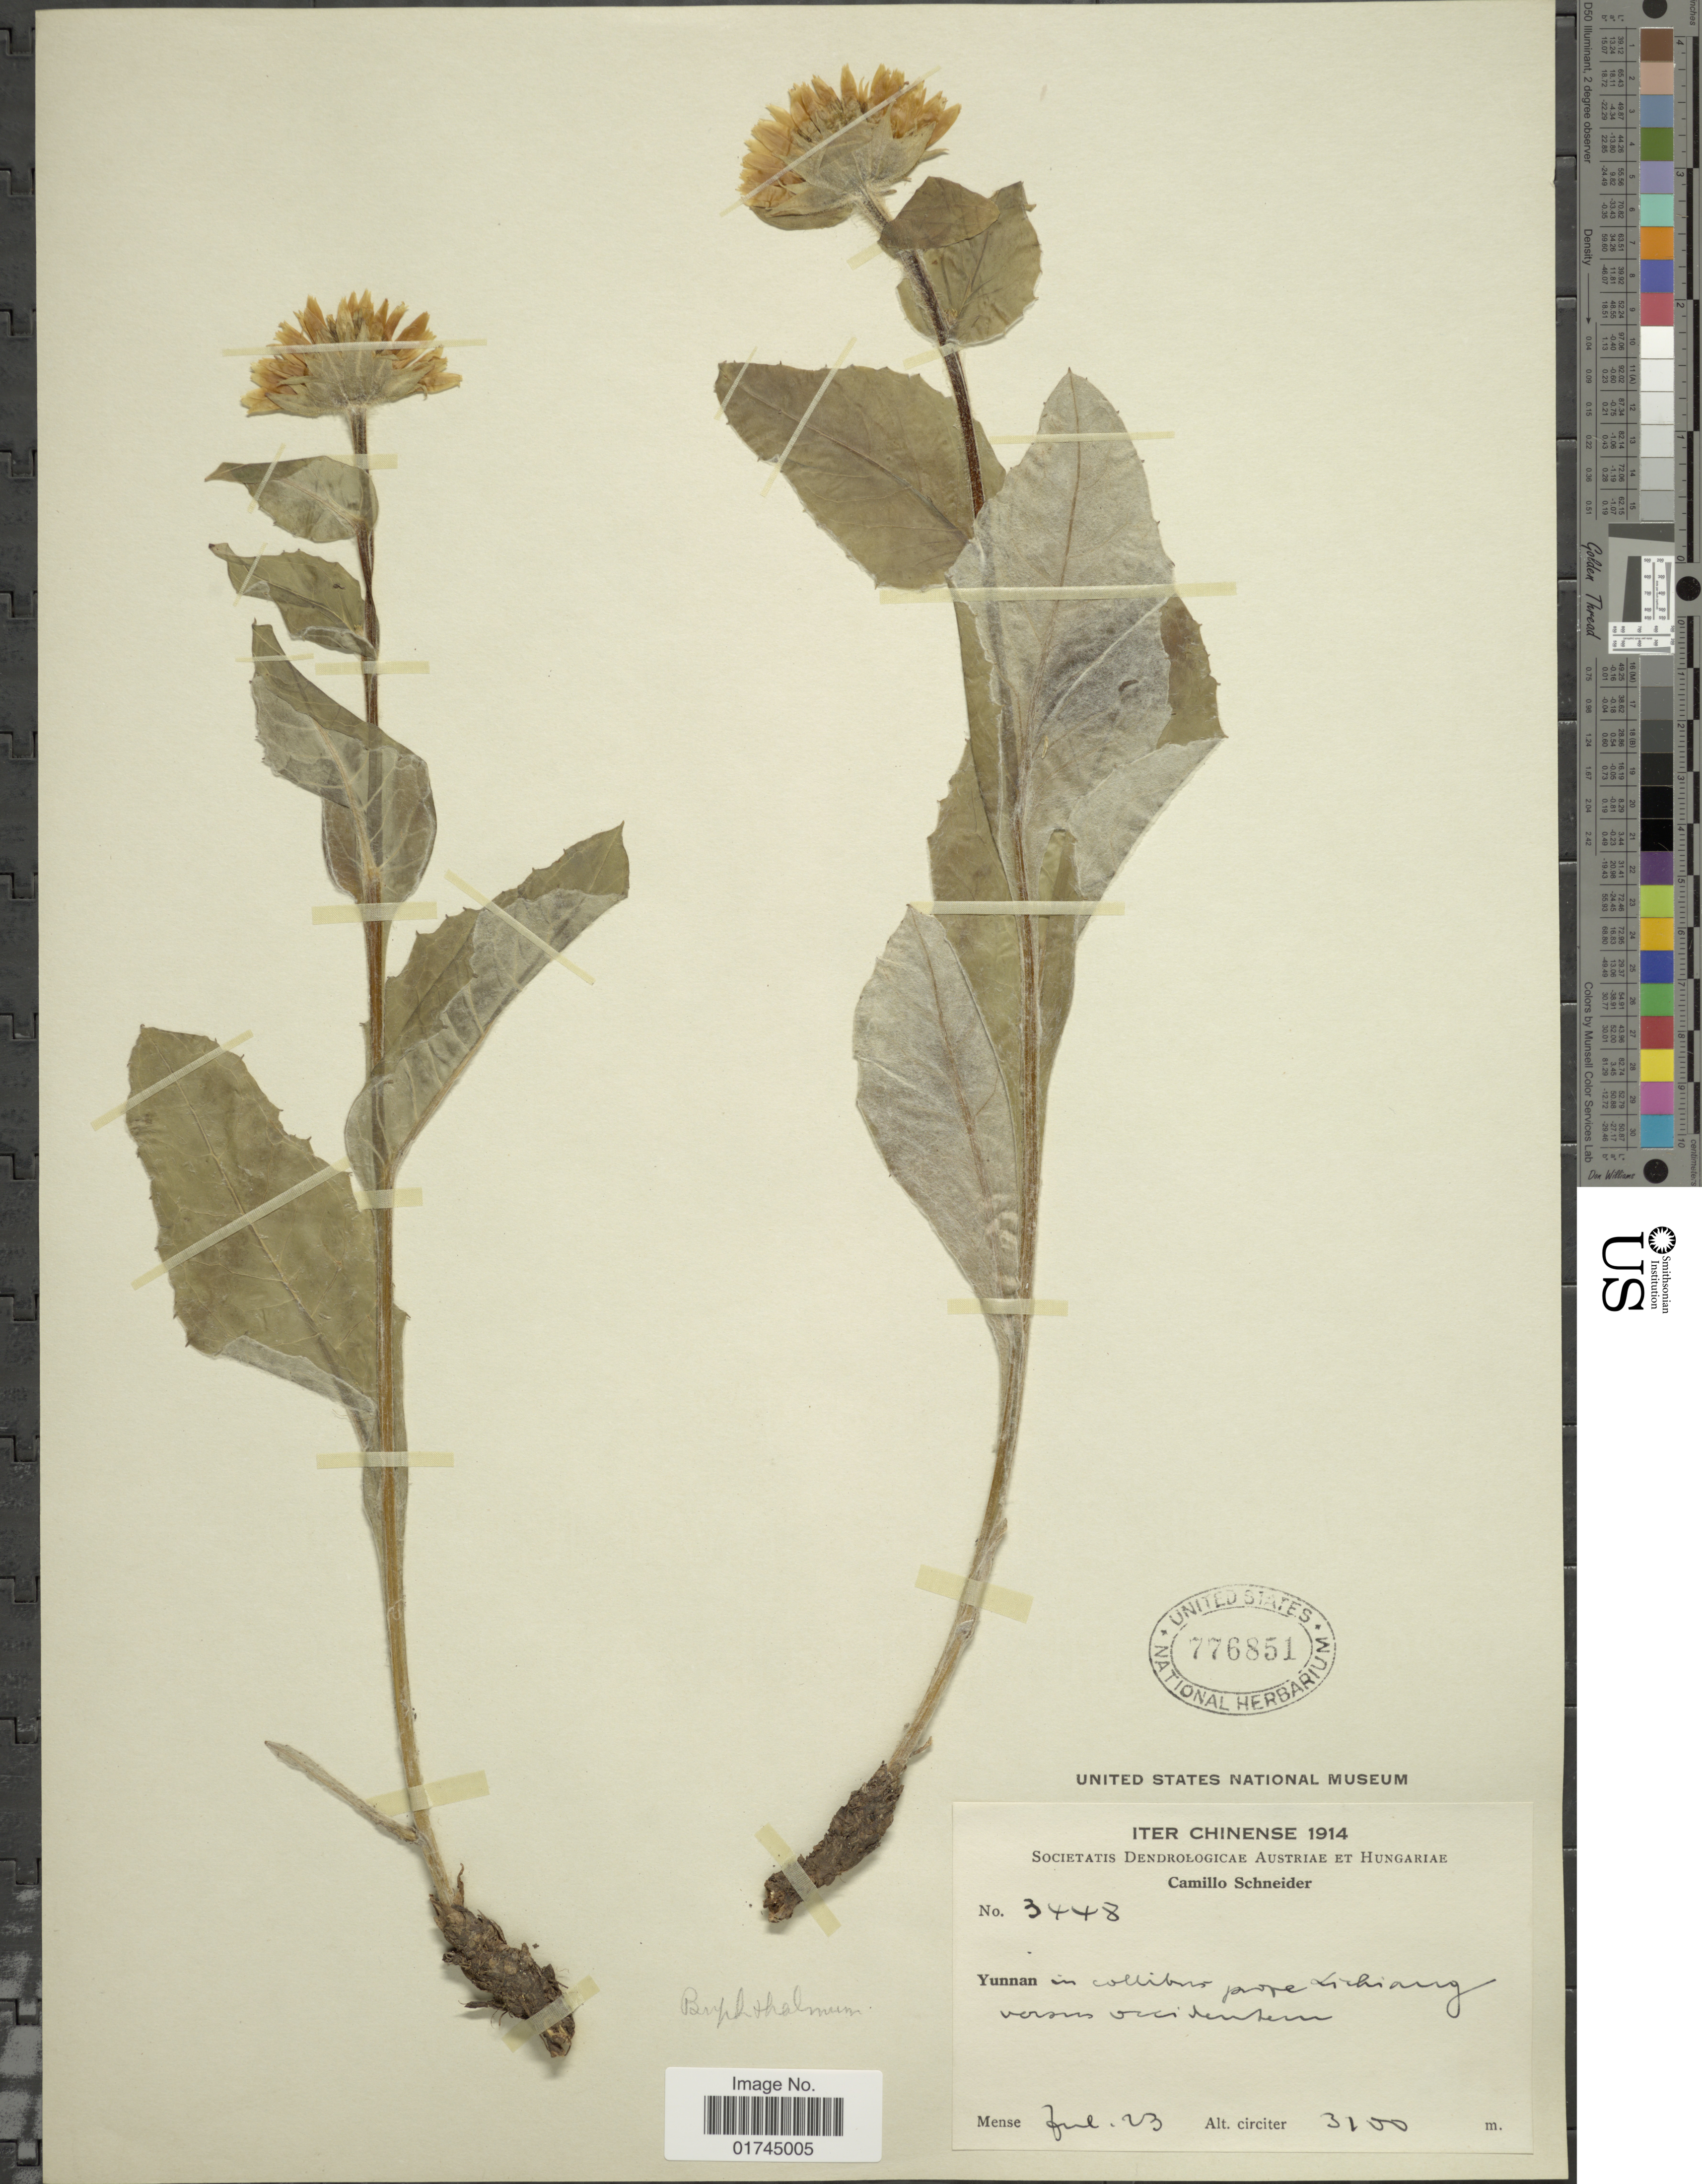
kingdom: Plantae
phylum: Tracheophyta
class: Magnoliopsida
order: Asterales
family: Asteraceae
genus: Buphthalmum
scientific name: Buphthalmum sp.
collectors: C. K. Schneider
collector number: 3448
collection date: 1914-07-13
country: China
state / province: Yunnan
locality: Iter Chinense, in cobbins prope Luhiang versus vicineten.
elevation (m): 3100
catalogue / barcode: US 776851